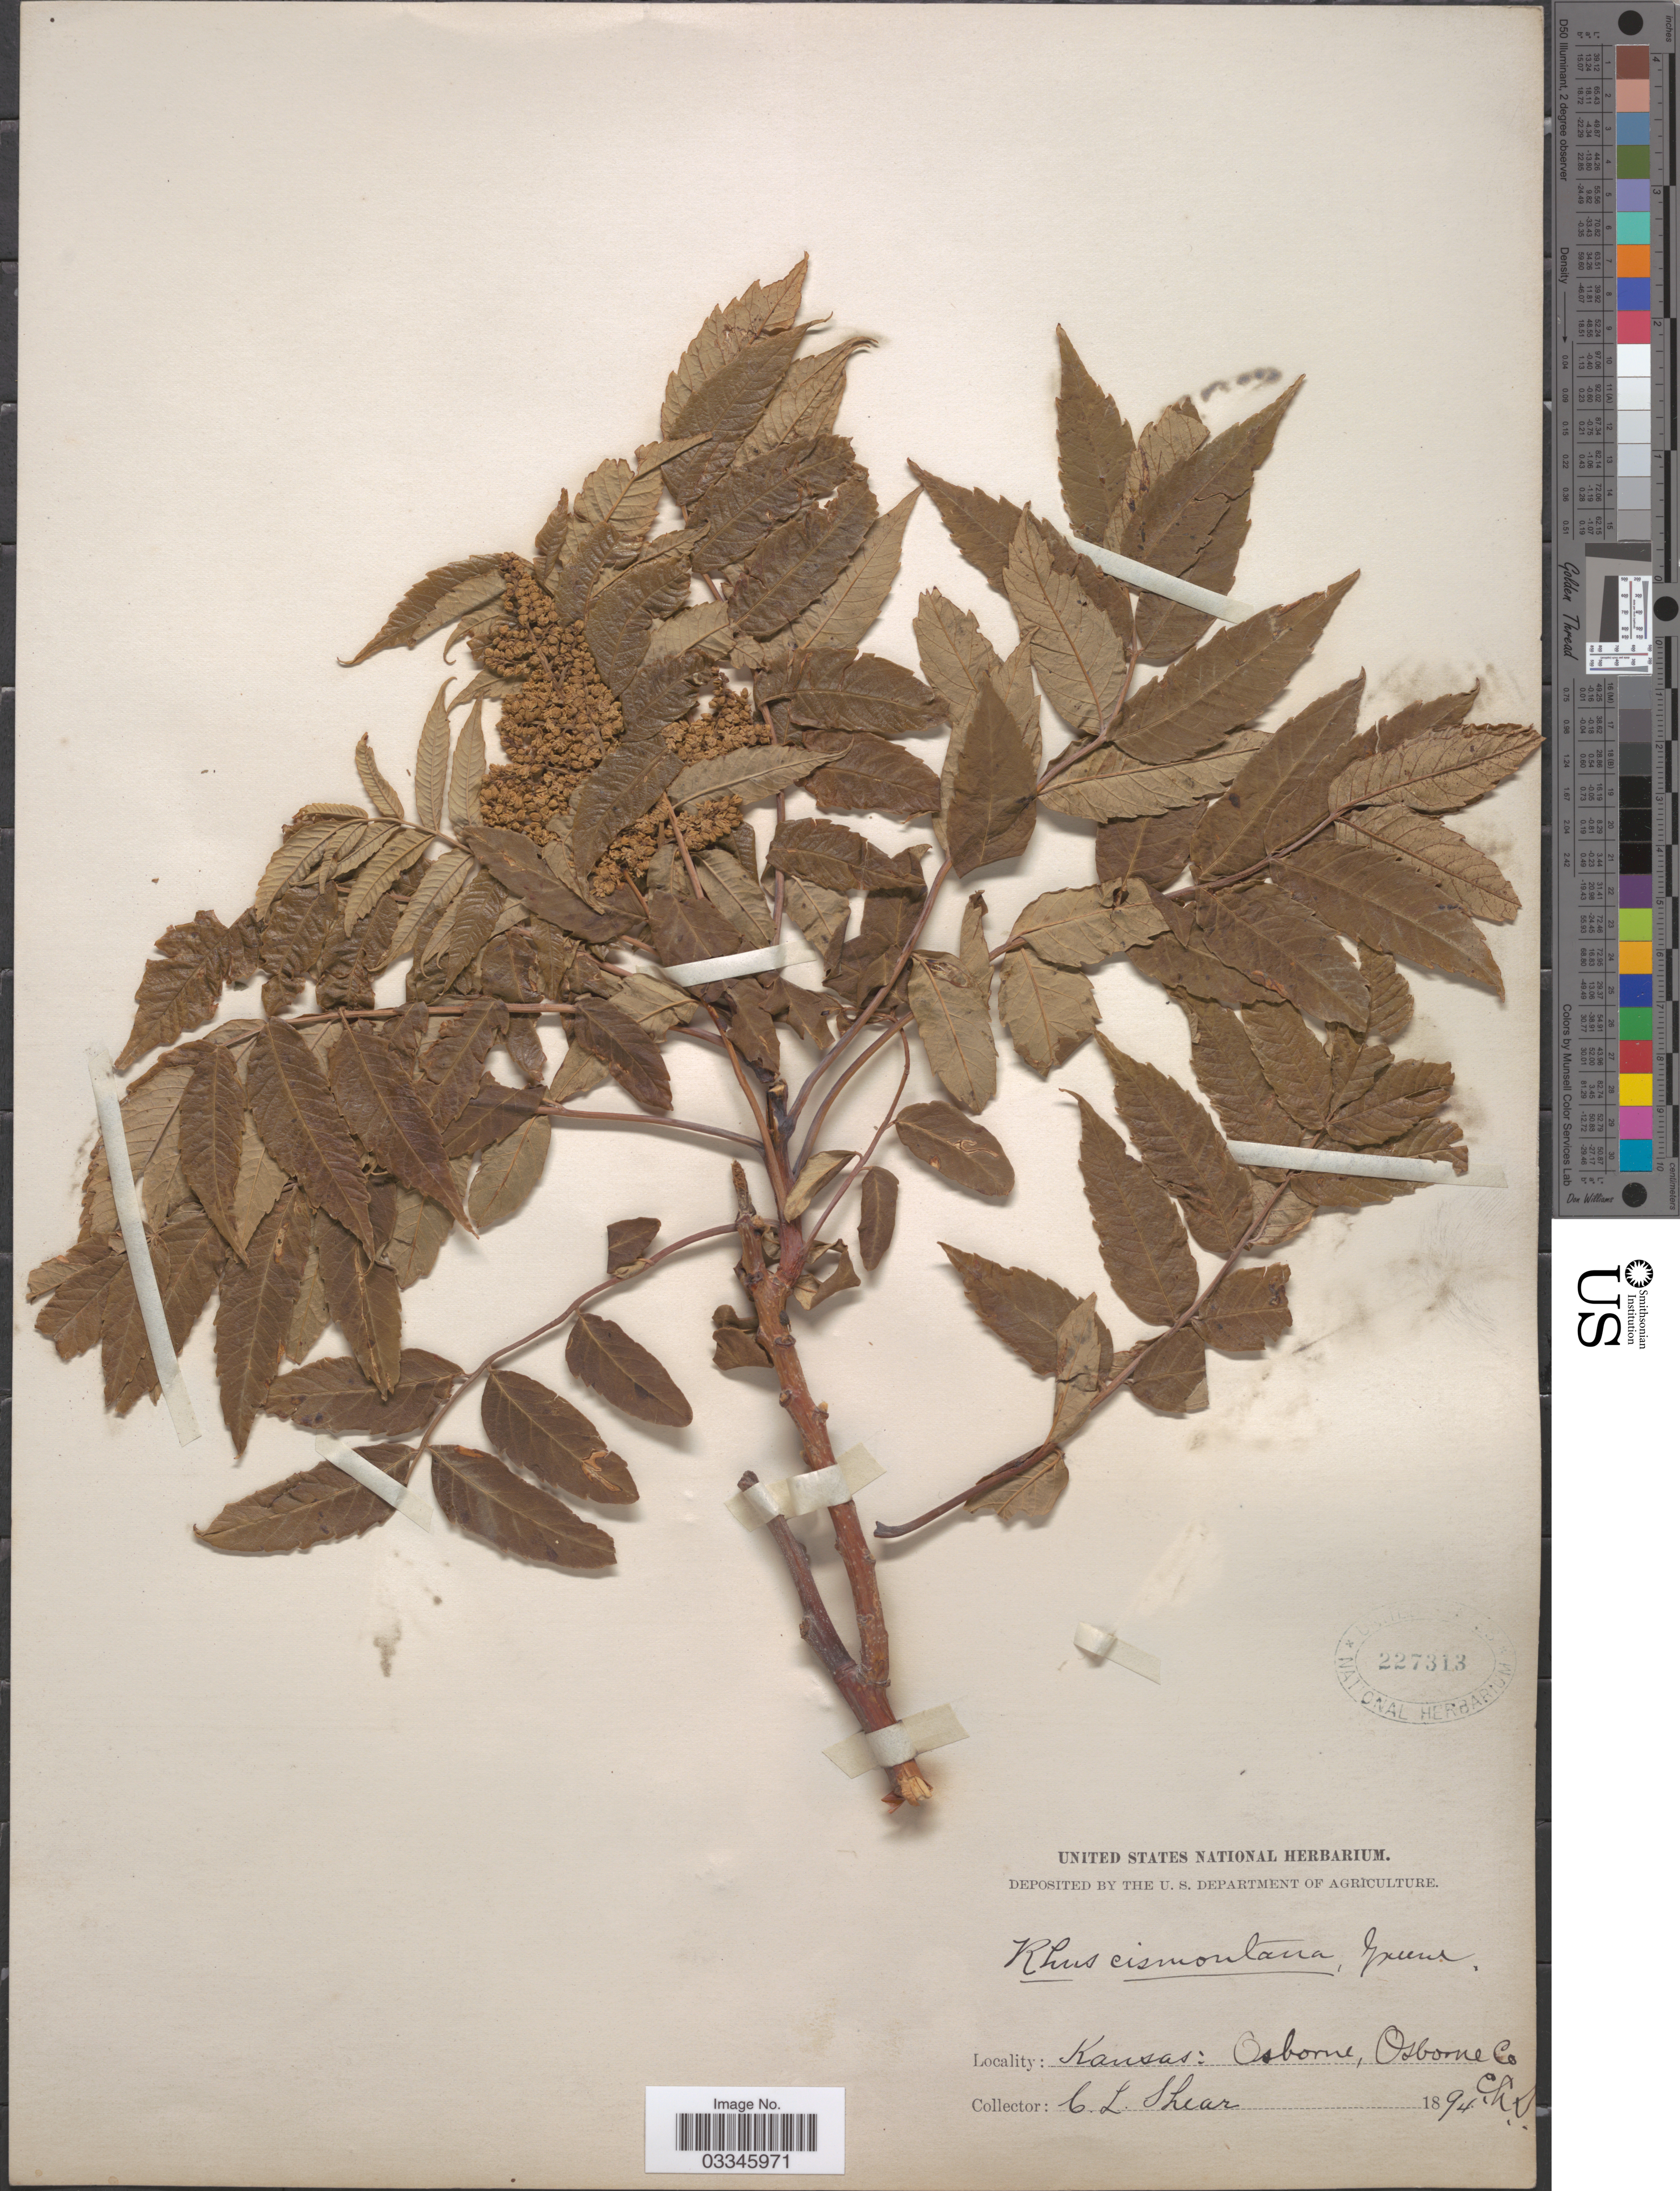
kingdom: Plantae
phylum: Tracheophyta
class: Magnoliopsida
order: Sapindales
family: Anacardiaceae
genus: Rhus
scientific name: Rhus glabra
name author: L.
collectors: C. L. Shear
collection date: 1894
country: United States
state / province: Kansas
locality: Osborne, Osborne Co.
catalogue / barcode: US 227313